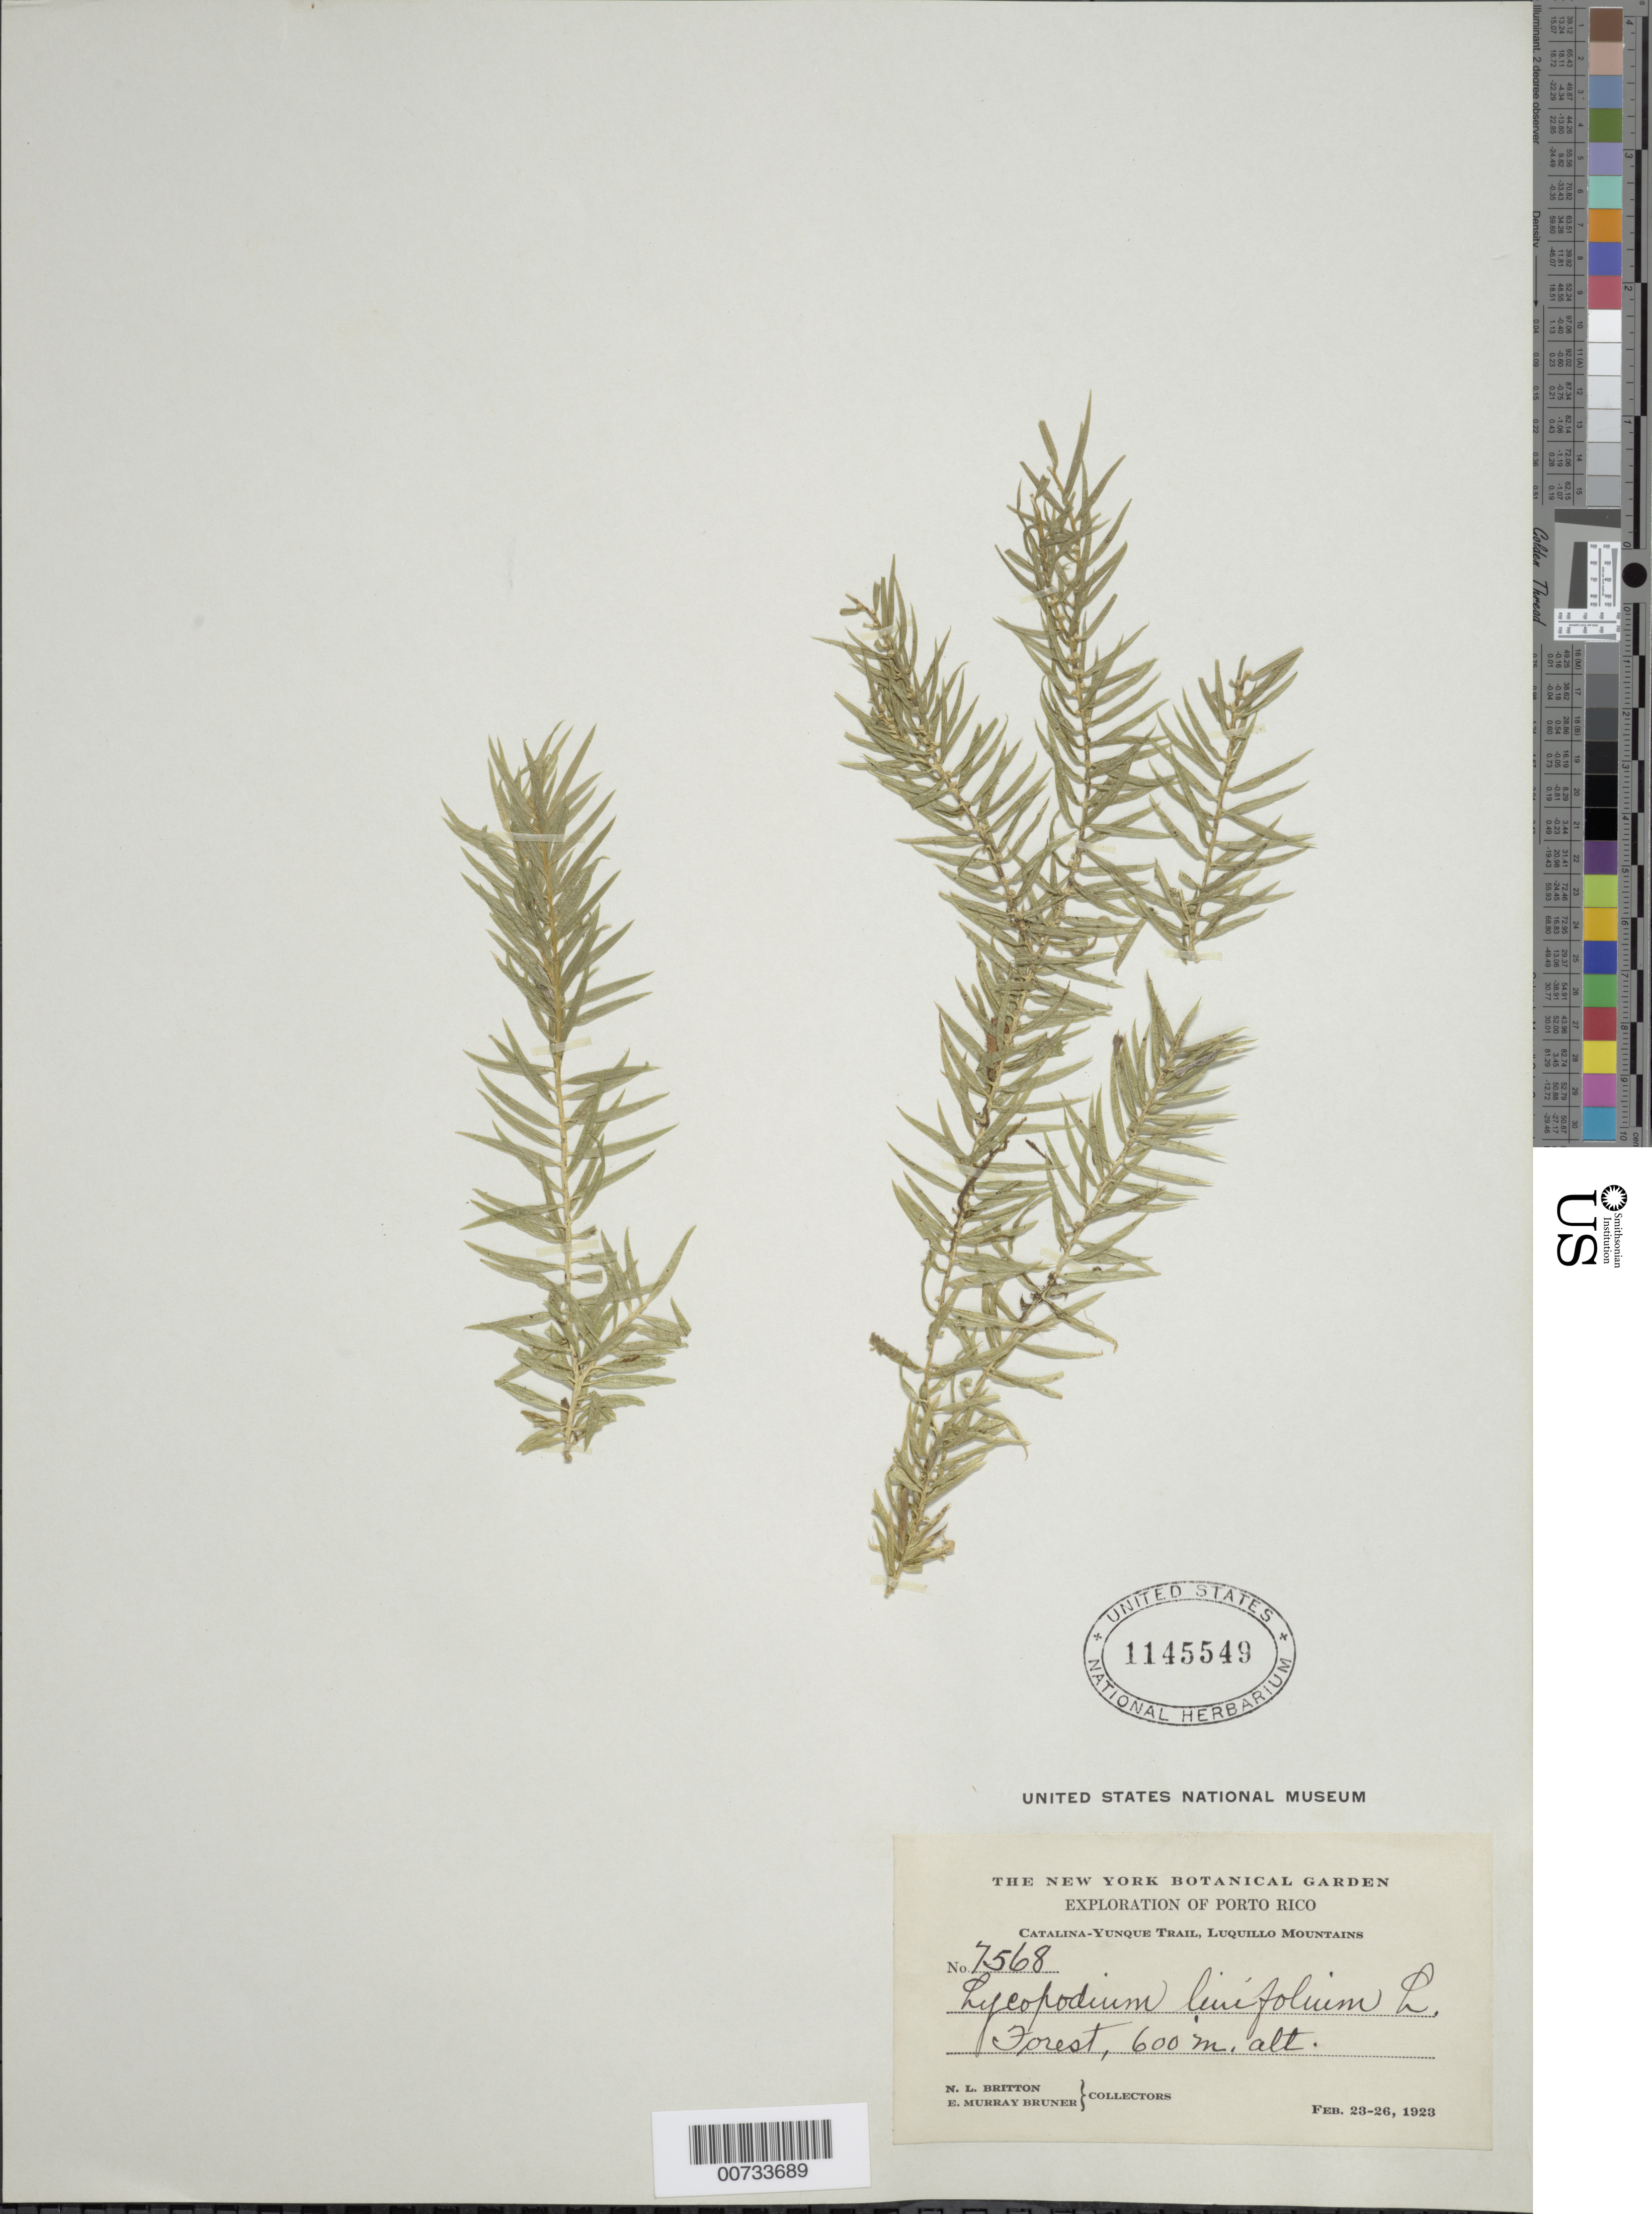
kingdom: Plantae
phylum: Tracheophyta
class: Lycopodiopsida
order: Lycopodiales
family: Lycopodiaceae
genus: Phlegmariurus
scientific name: Phlegmariurus linifolius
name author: (L.) B. Øllg.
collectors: N. Britton & E. Murray Bruner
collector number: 7568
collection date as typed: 23 Feb 1923 to 26 Feb 1923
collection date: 1923-02-23/1923-02-26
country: Puerto Rico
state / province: Luquillo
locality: Catalina-Yunque Trail, Luquillo Mts.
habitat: Forest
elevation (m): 600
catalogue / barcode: US 1145549